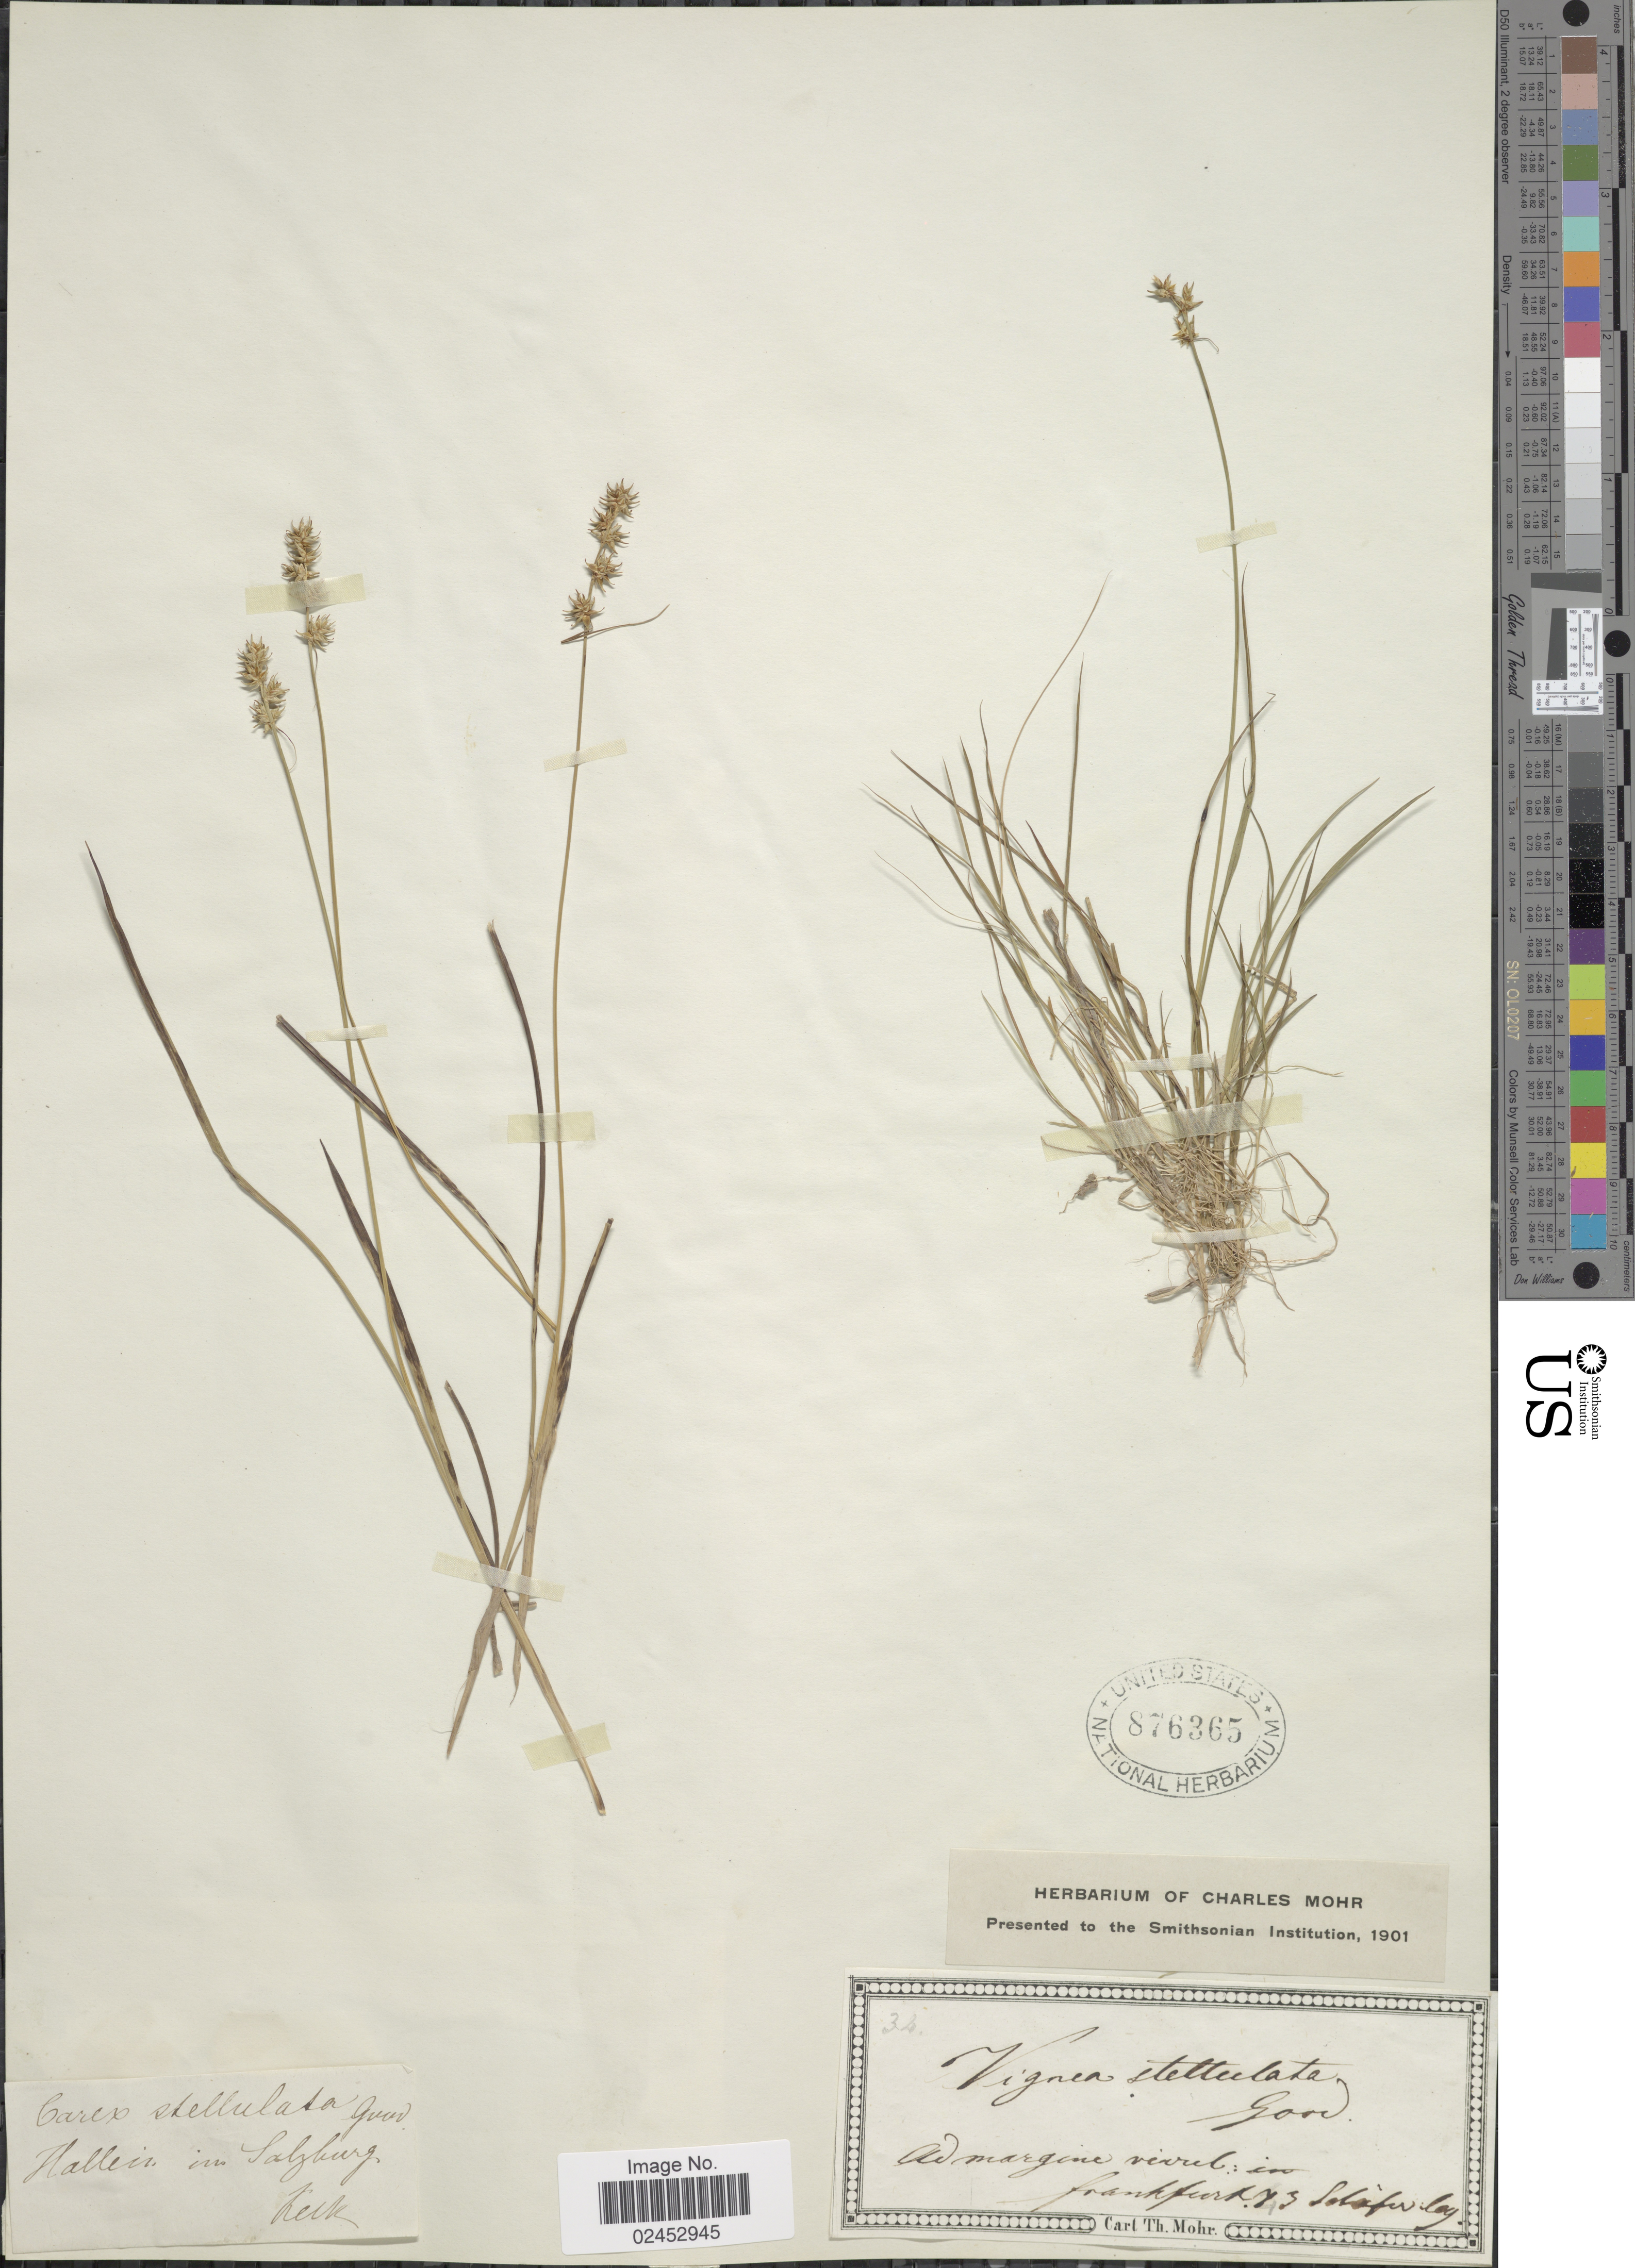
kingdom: Plantae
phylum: Tracheophyta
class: Liliopsida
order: Poales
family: Cyperaceae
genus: Carex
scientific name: Carex echinata subsp. echinata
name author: Murray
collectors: -. Schafer & -- Keck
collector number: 34*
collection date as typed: Transcribed d/m/y: //73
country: Austria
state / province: Salzburg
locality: Halle in im Salzburg, Ad margin virrel: in Frankfurt. [interpreted]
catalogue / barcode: US 876365